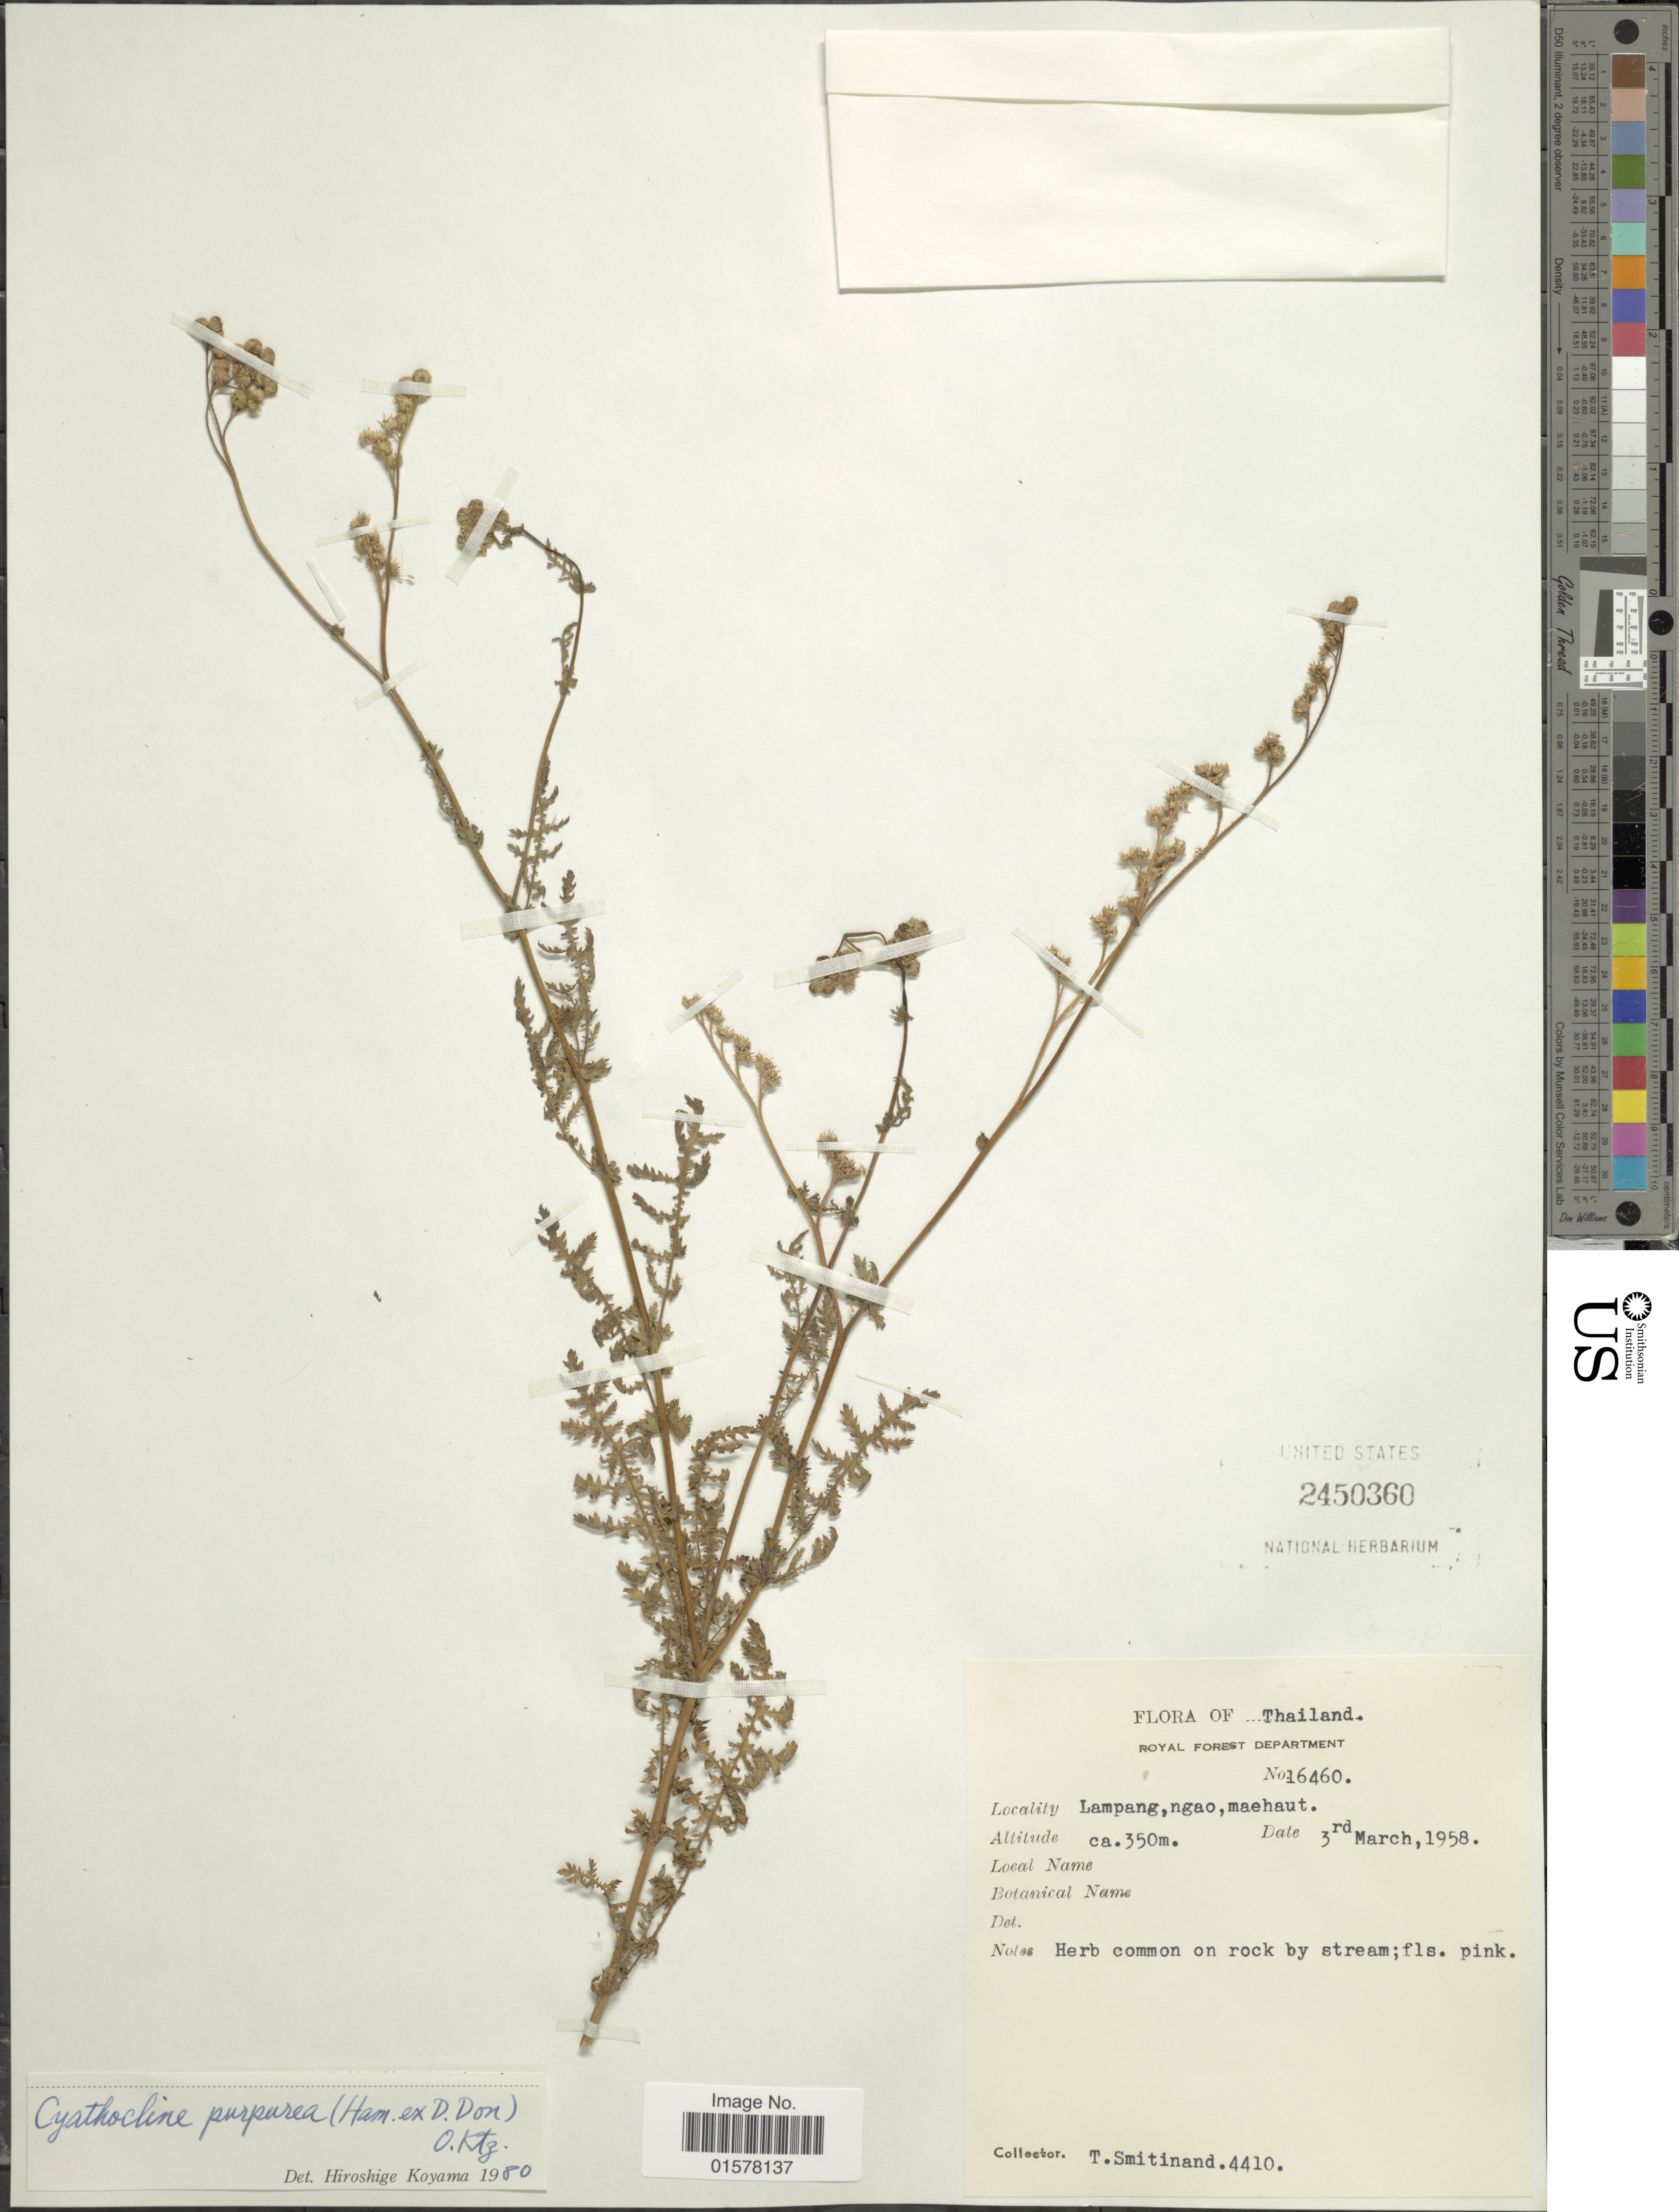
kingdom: Plantae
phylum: Tracheophyta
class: Magnoliopsida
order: Asterales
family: Asteraceae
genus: Cyathocline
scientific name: Cyathocline purpurea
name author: (Buch.-Ham. ex D. Don) Kuntze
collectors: T. Smitinand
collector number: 4410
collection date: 1958-03-03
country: Thailand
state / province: Lampang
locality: Lampang, Ngao, maehaut. Thailand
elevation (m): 350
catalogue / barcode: US 2450360